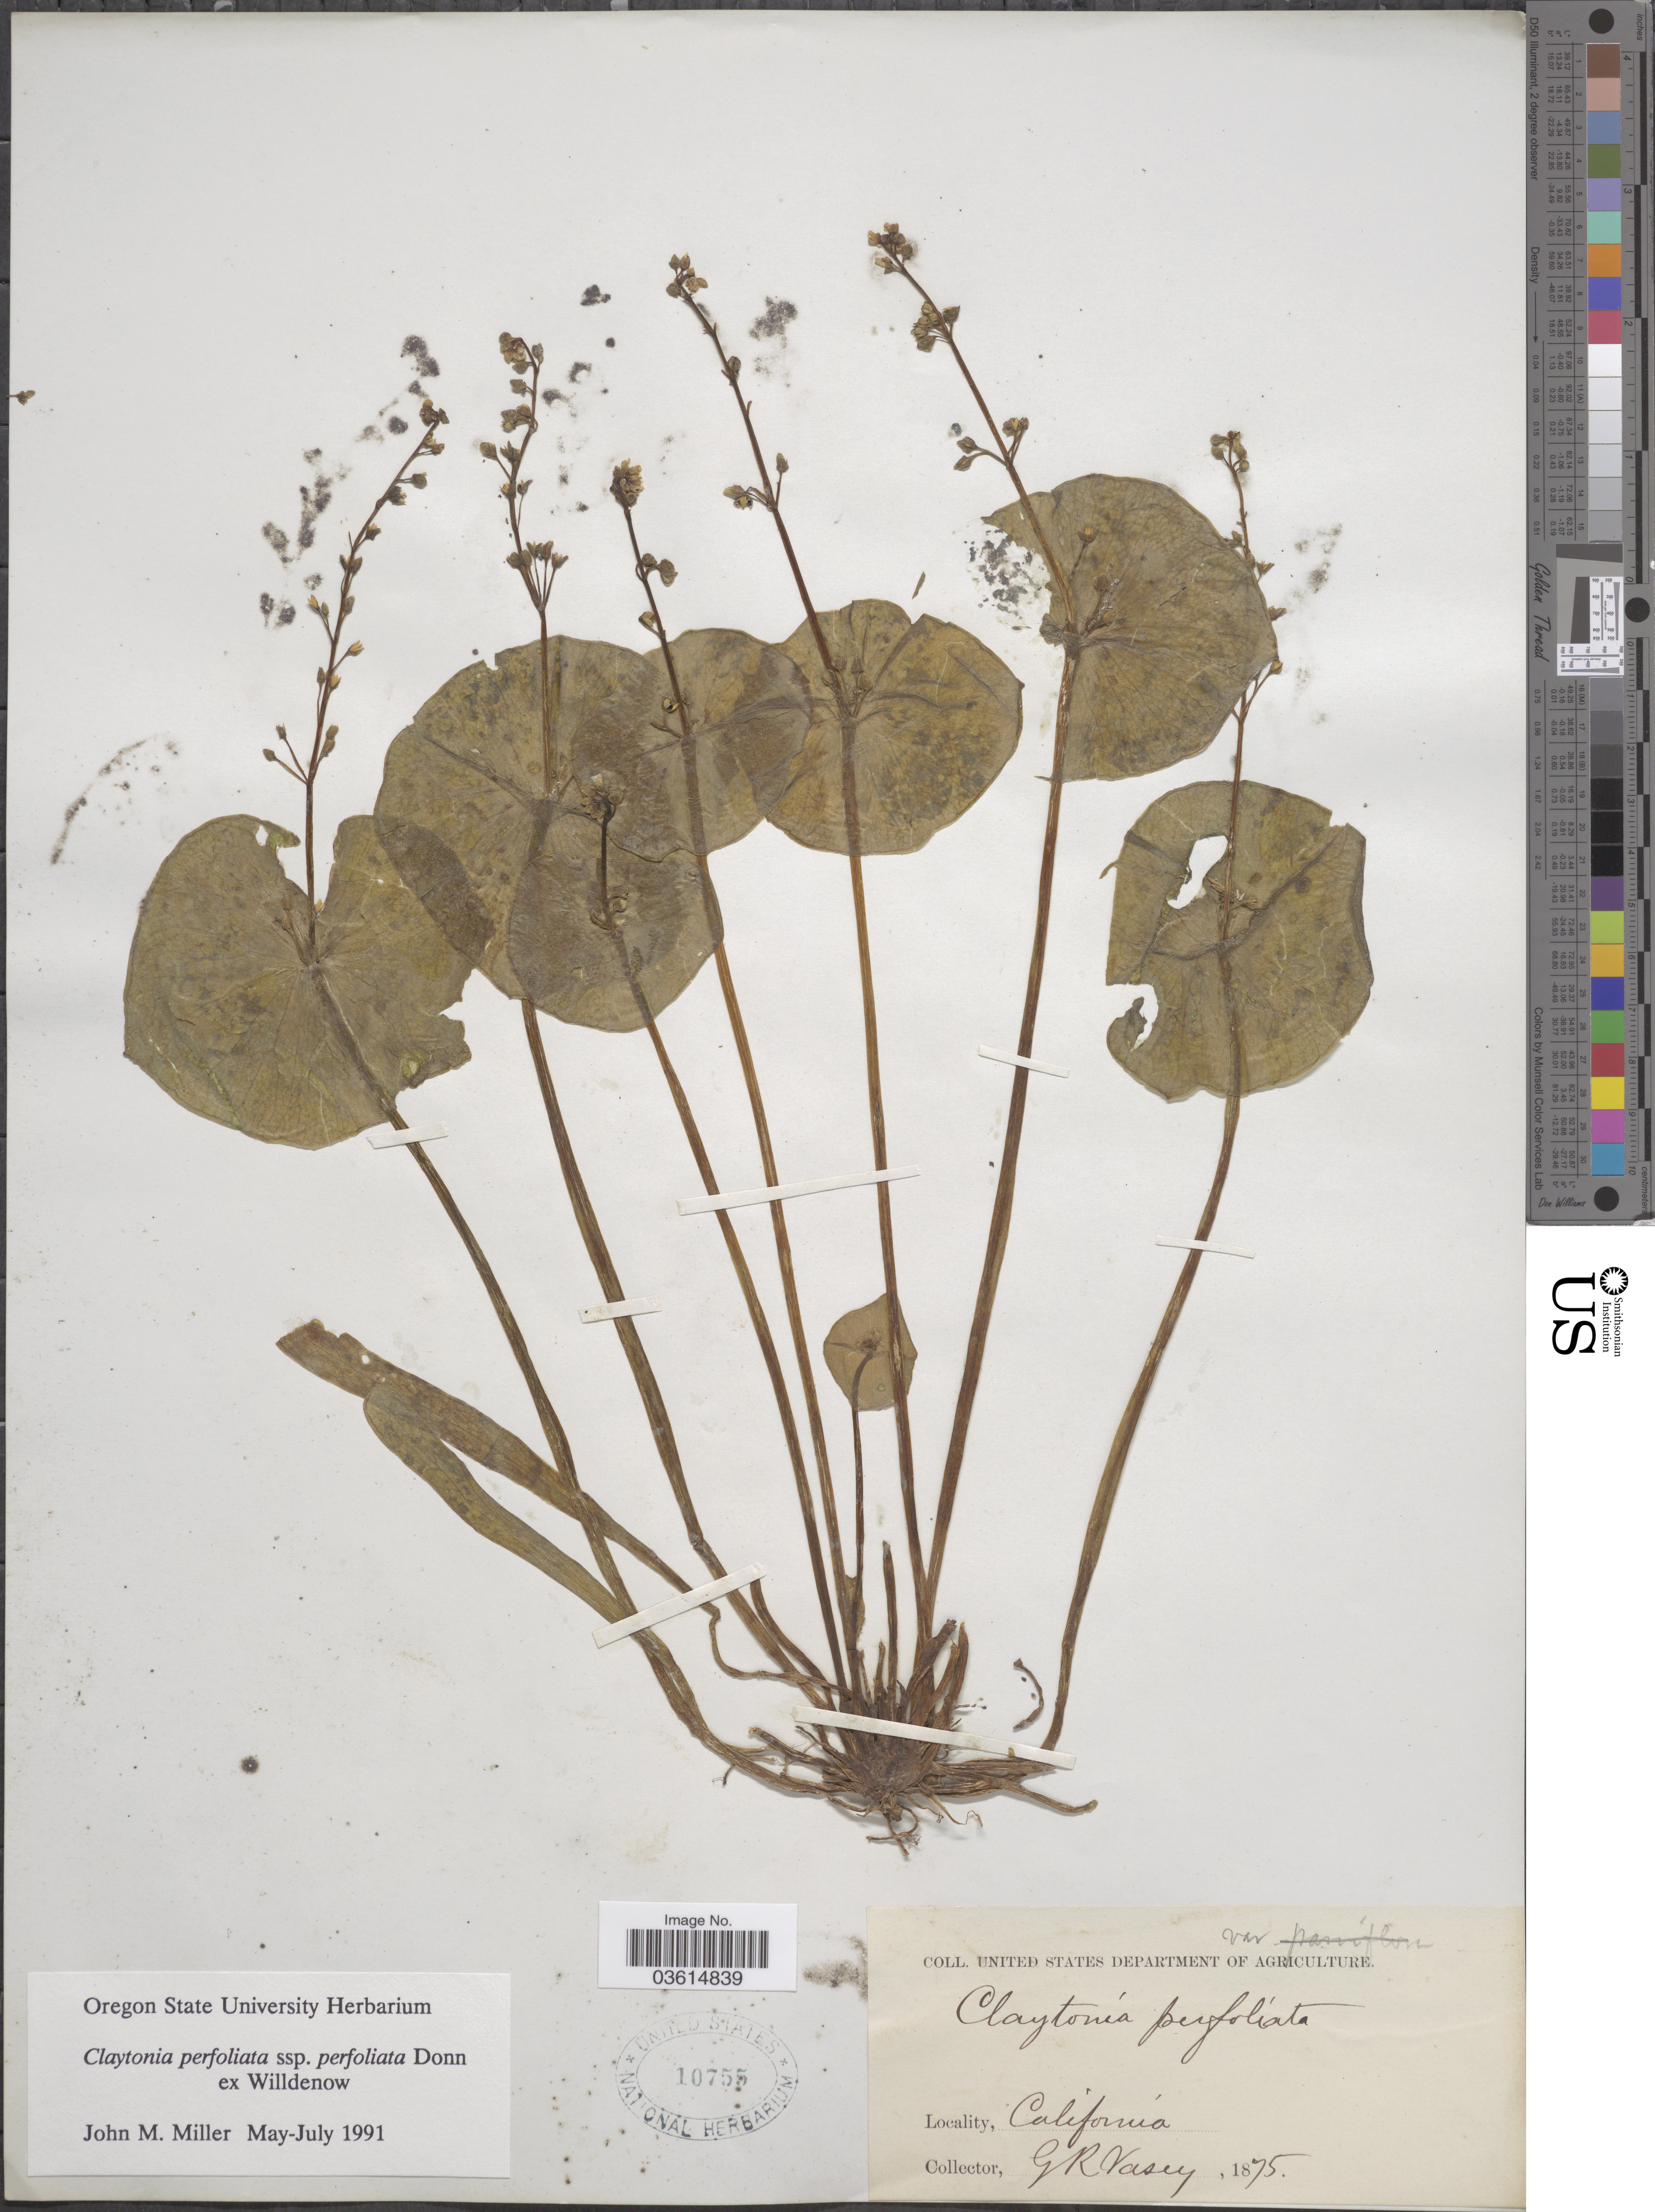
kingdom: Plantae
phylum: Tracheophyta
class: Magnoliopsida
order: Caryophyllales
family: Montiaceae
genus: Claytonia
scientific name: Claytonia perfoliata subsp. perfoliata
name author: Donn ex Willd.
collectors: G. R. Vasey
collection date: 1875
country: United States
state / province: California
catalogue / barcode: US 10755